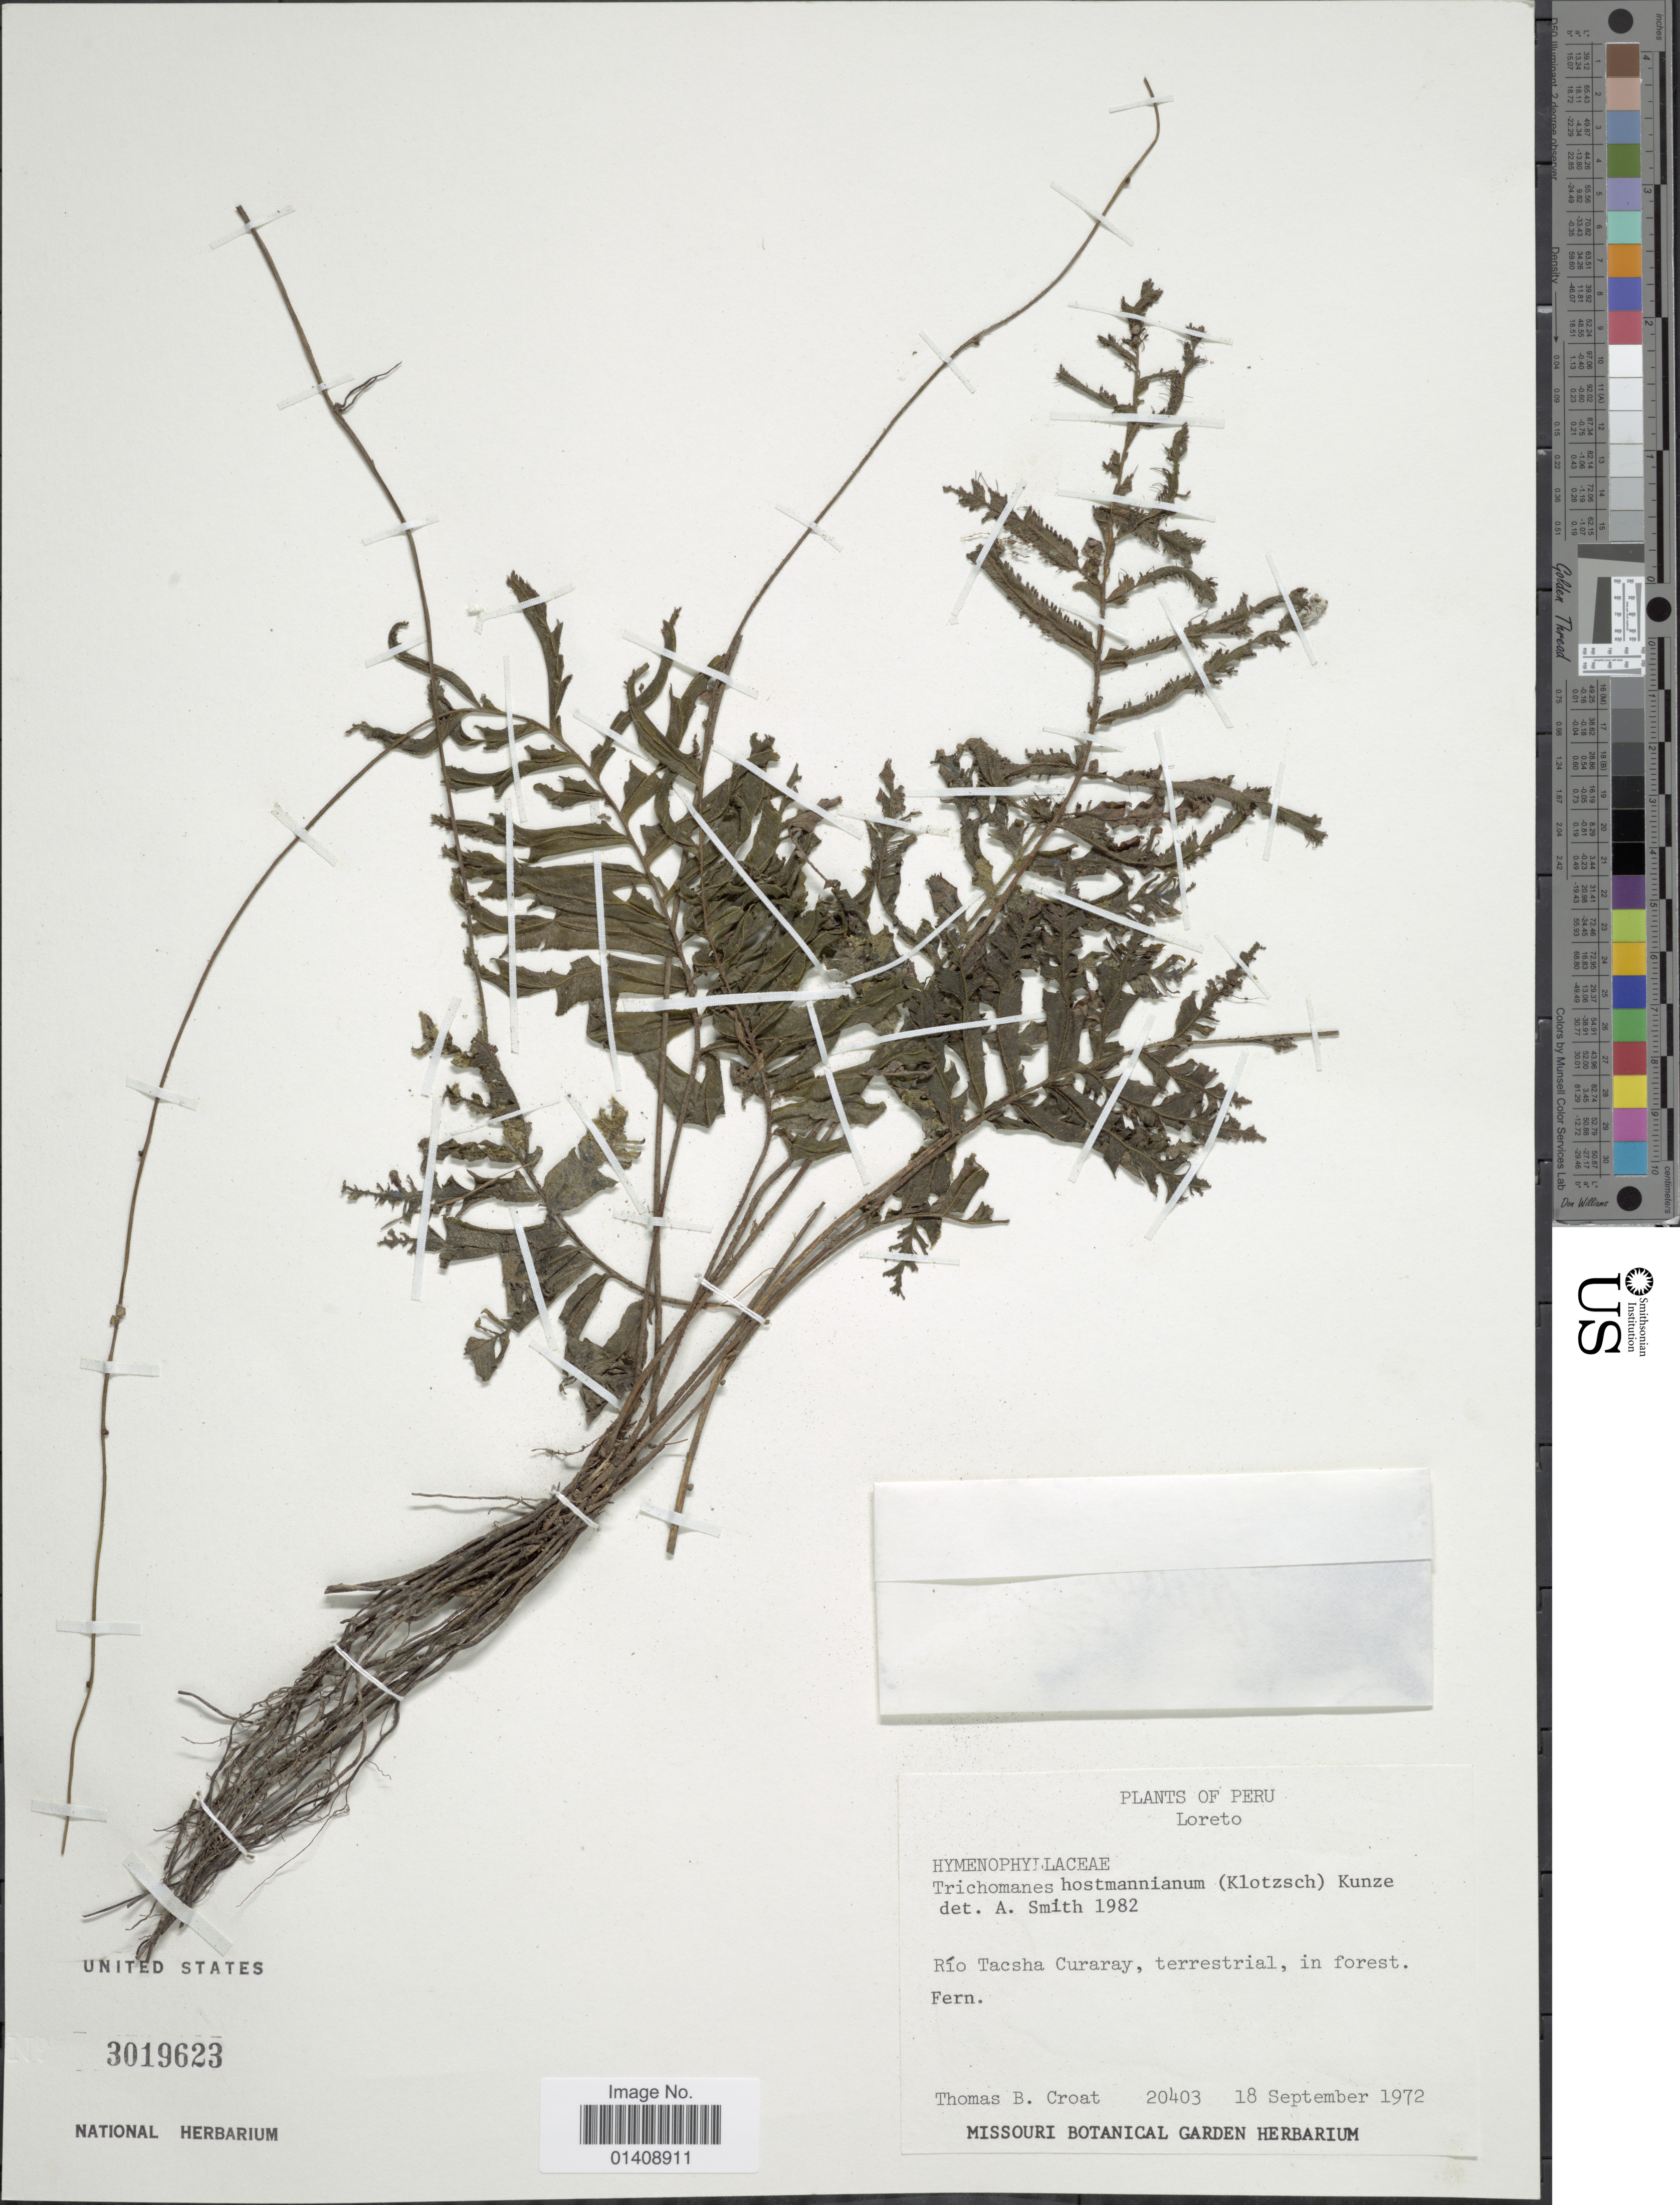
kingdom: Plantae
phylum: Tracheophyta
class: Polypodiopsida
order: Hymenophyllales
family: Hymenophyllaceae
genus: Trichomanes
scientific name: Trichomanes hostmannianum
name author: (Klotzsch) Kunze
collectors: T. B. Croat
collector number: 20403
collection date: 1972-09-18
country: Peru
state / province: Loreto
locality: Rio Tacsha Curatay.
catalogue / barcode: US 3019623